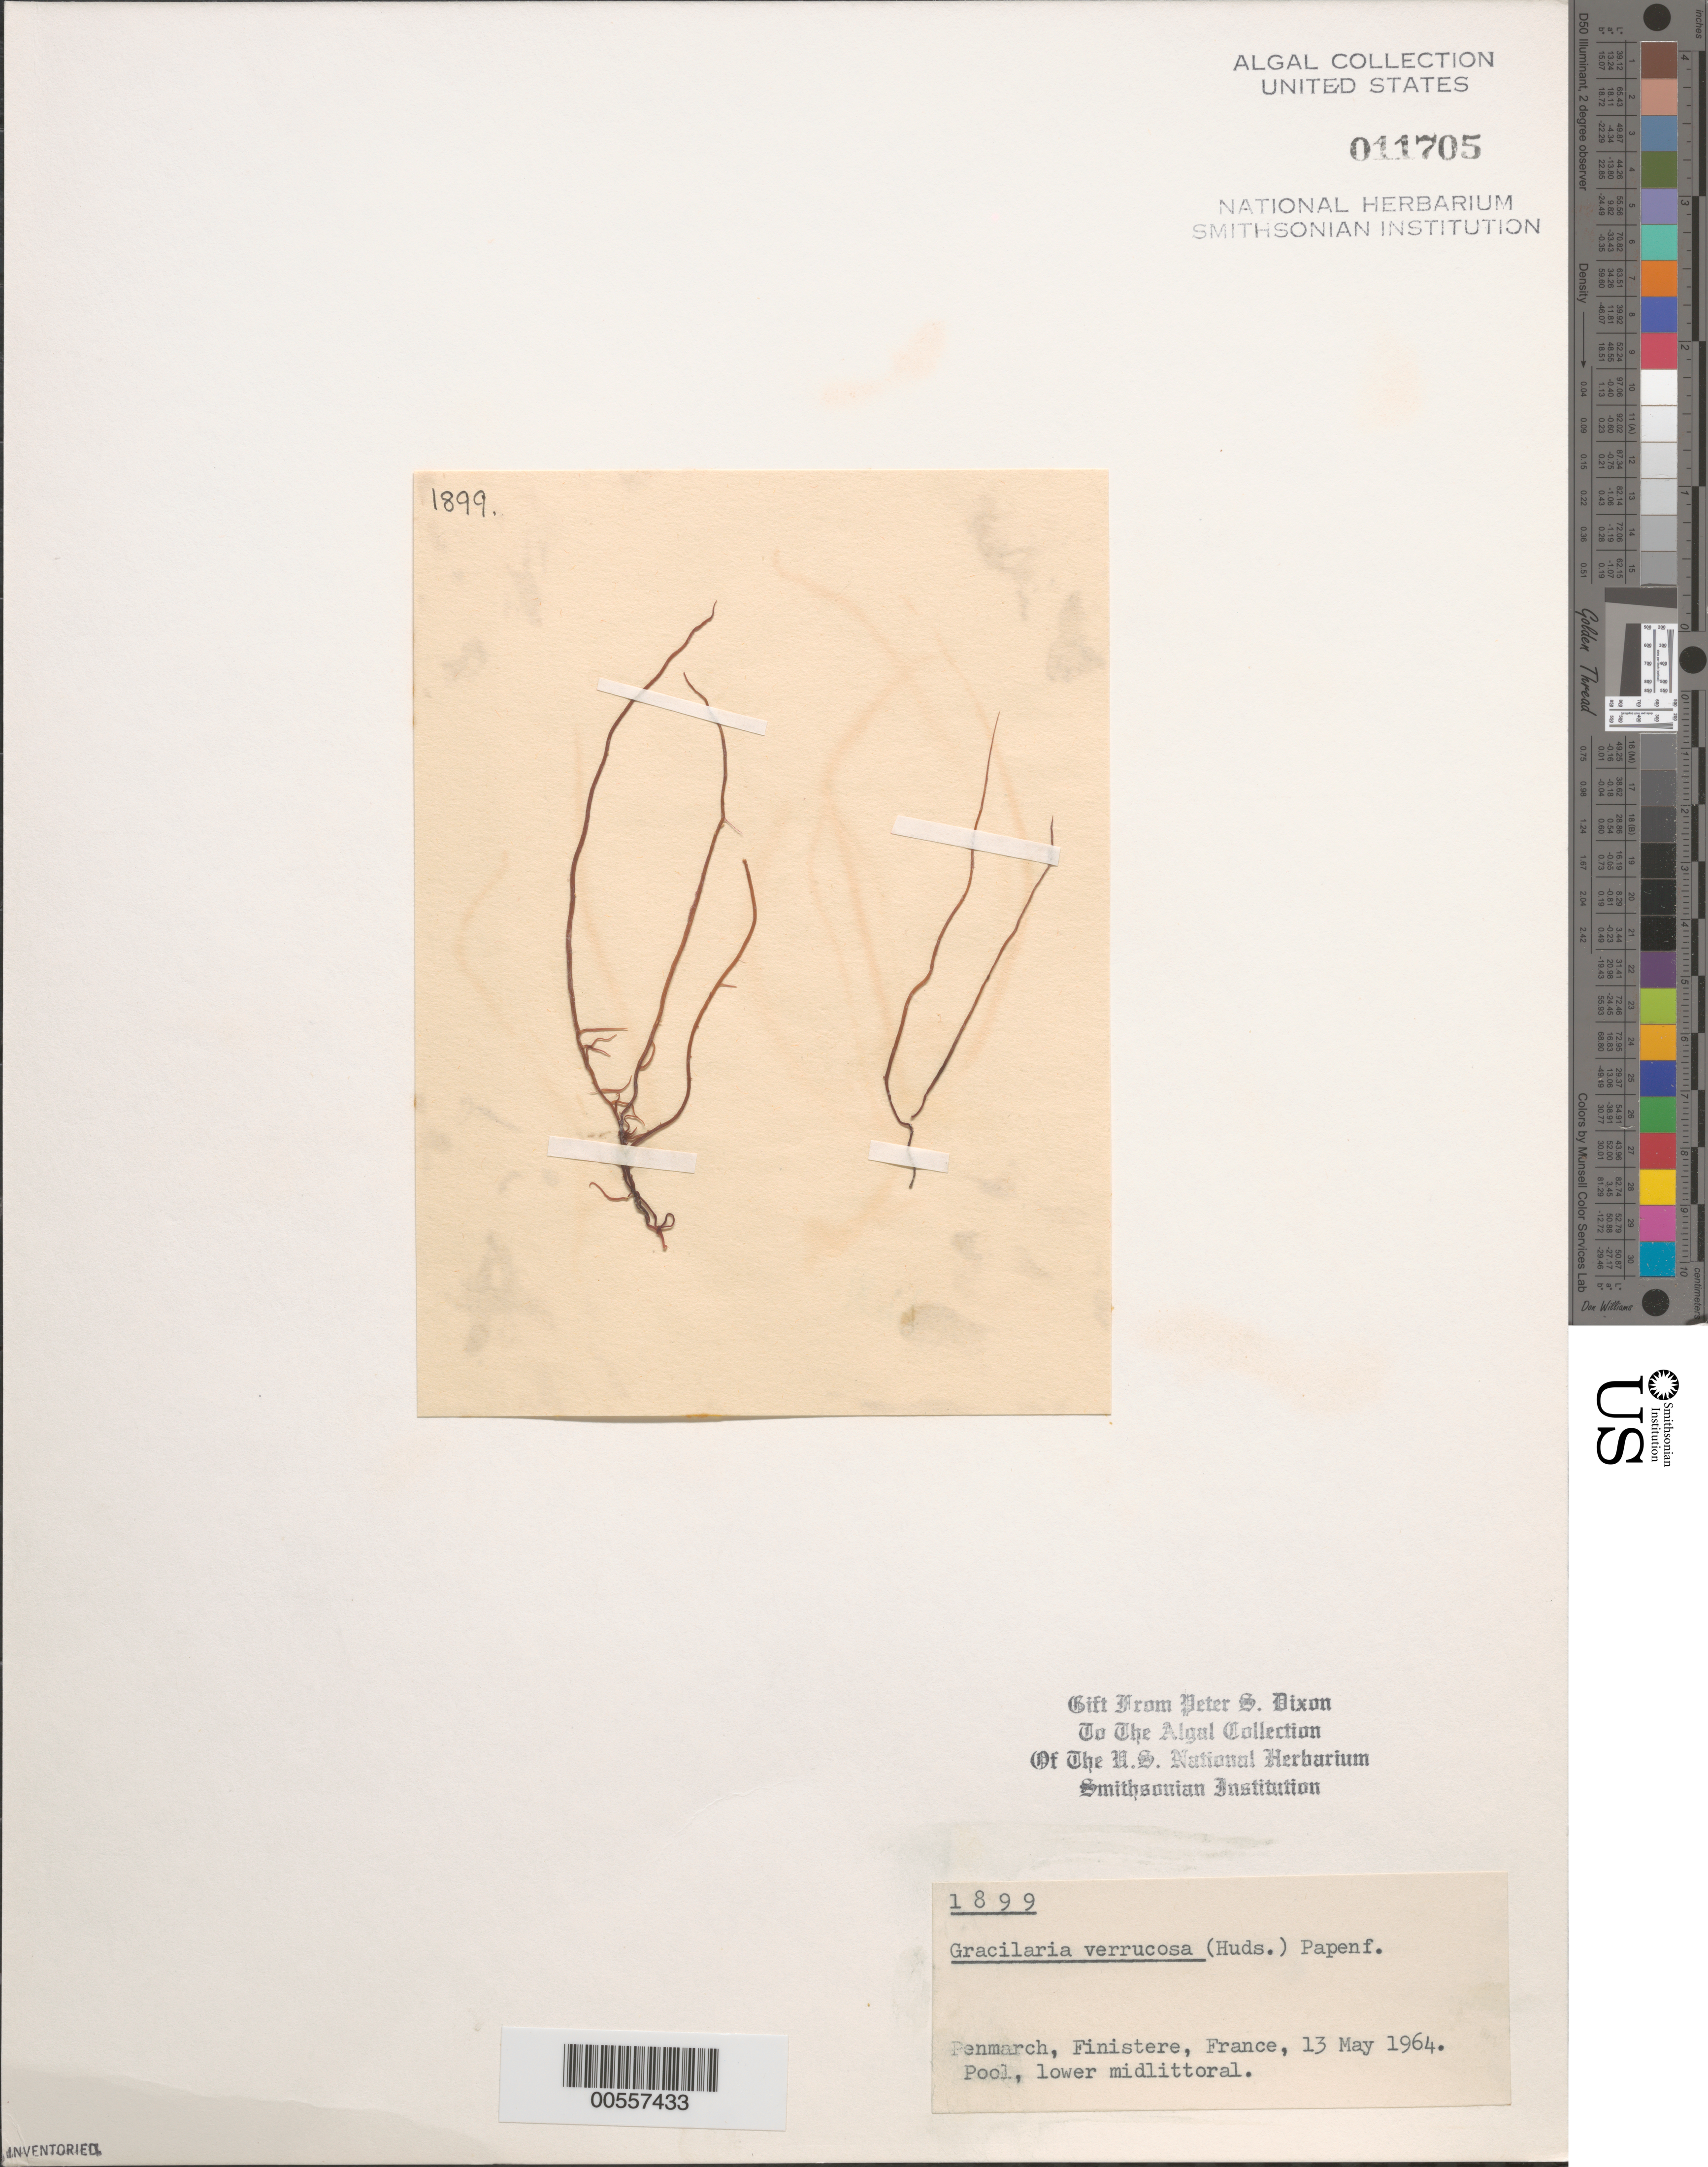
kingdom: Plantae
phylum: Rhodophyta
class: Florideophyceae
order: Gracilariales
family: Gracilariaceae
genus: Gracilariopsis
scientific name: Gracilariopsis longissima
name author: (S.G. Gmel.) Steentoft et al.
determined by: Algae name updating Project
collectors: P. S. Dixon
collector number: PSD 1899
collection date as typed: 13 May 1964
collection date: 1964-05-13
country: France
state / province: Bretagne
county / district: Finistère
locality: Penmarch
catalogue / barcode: US 11705